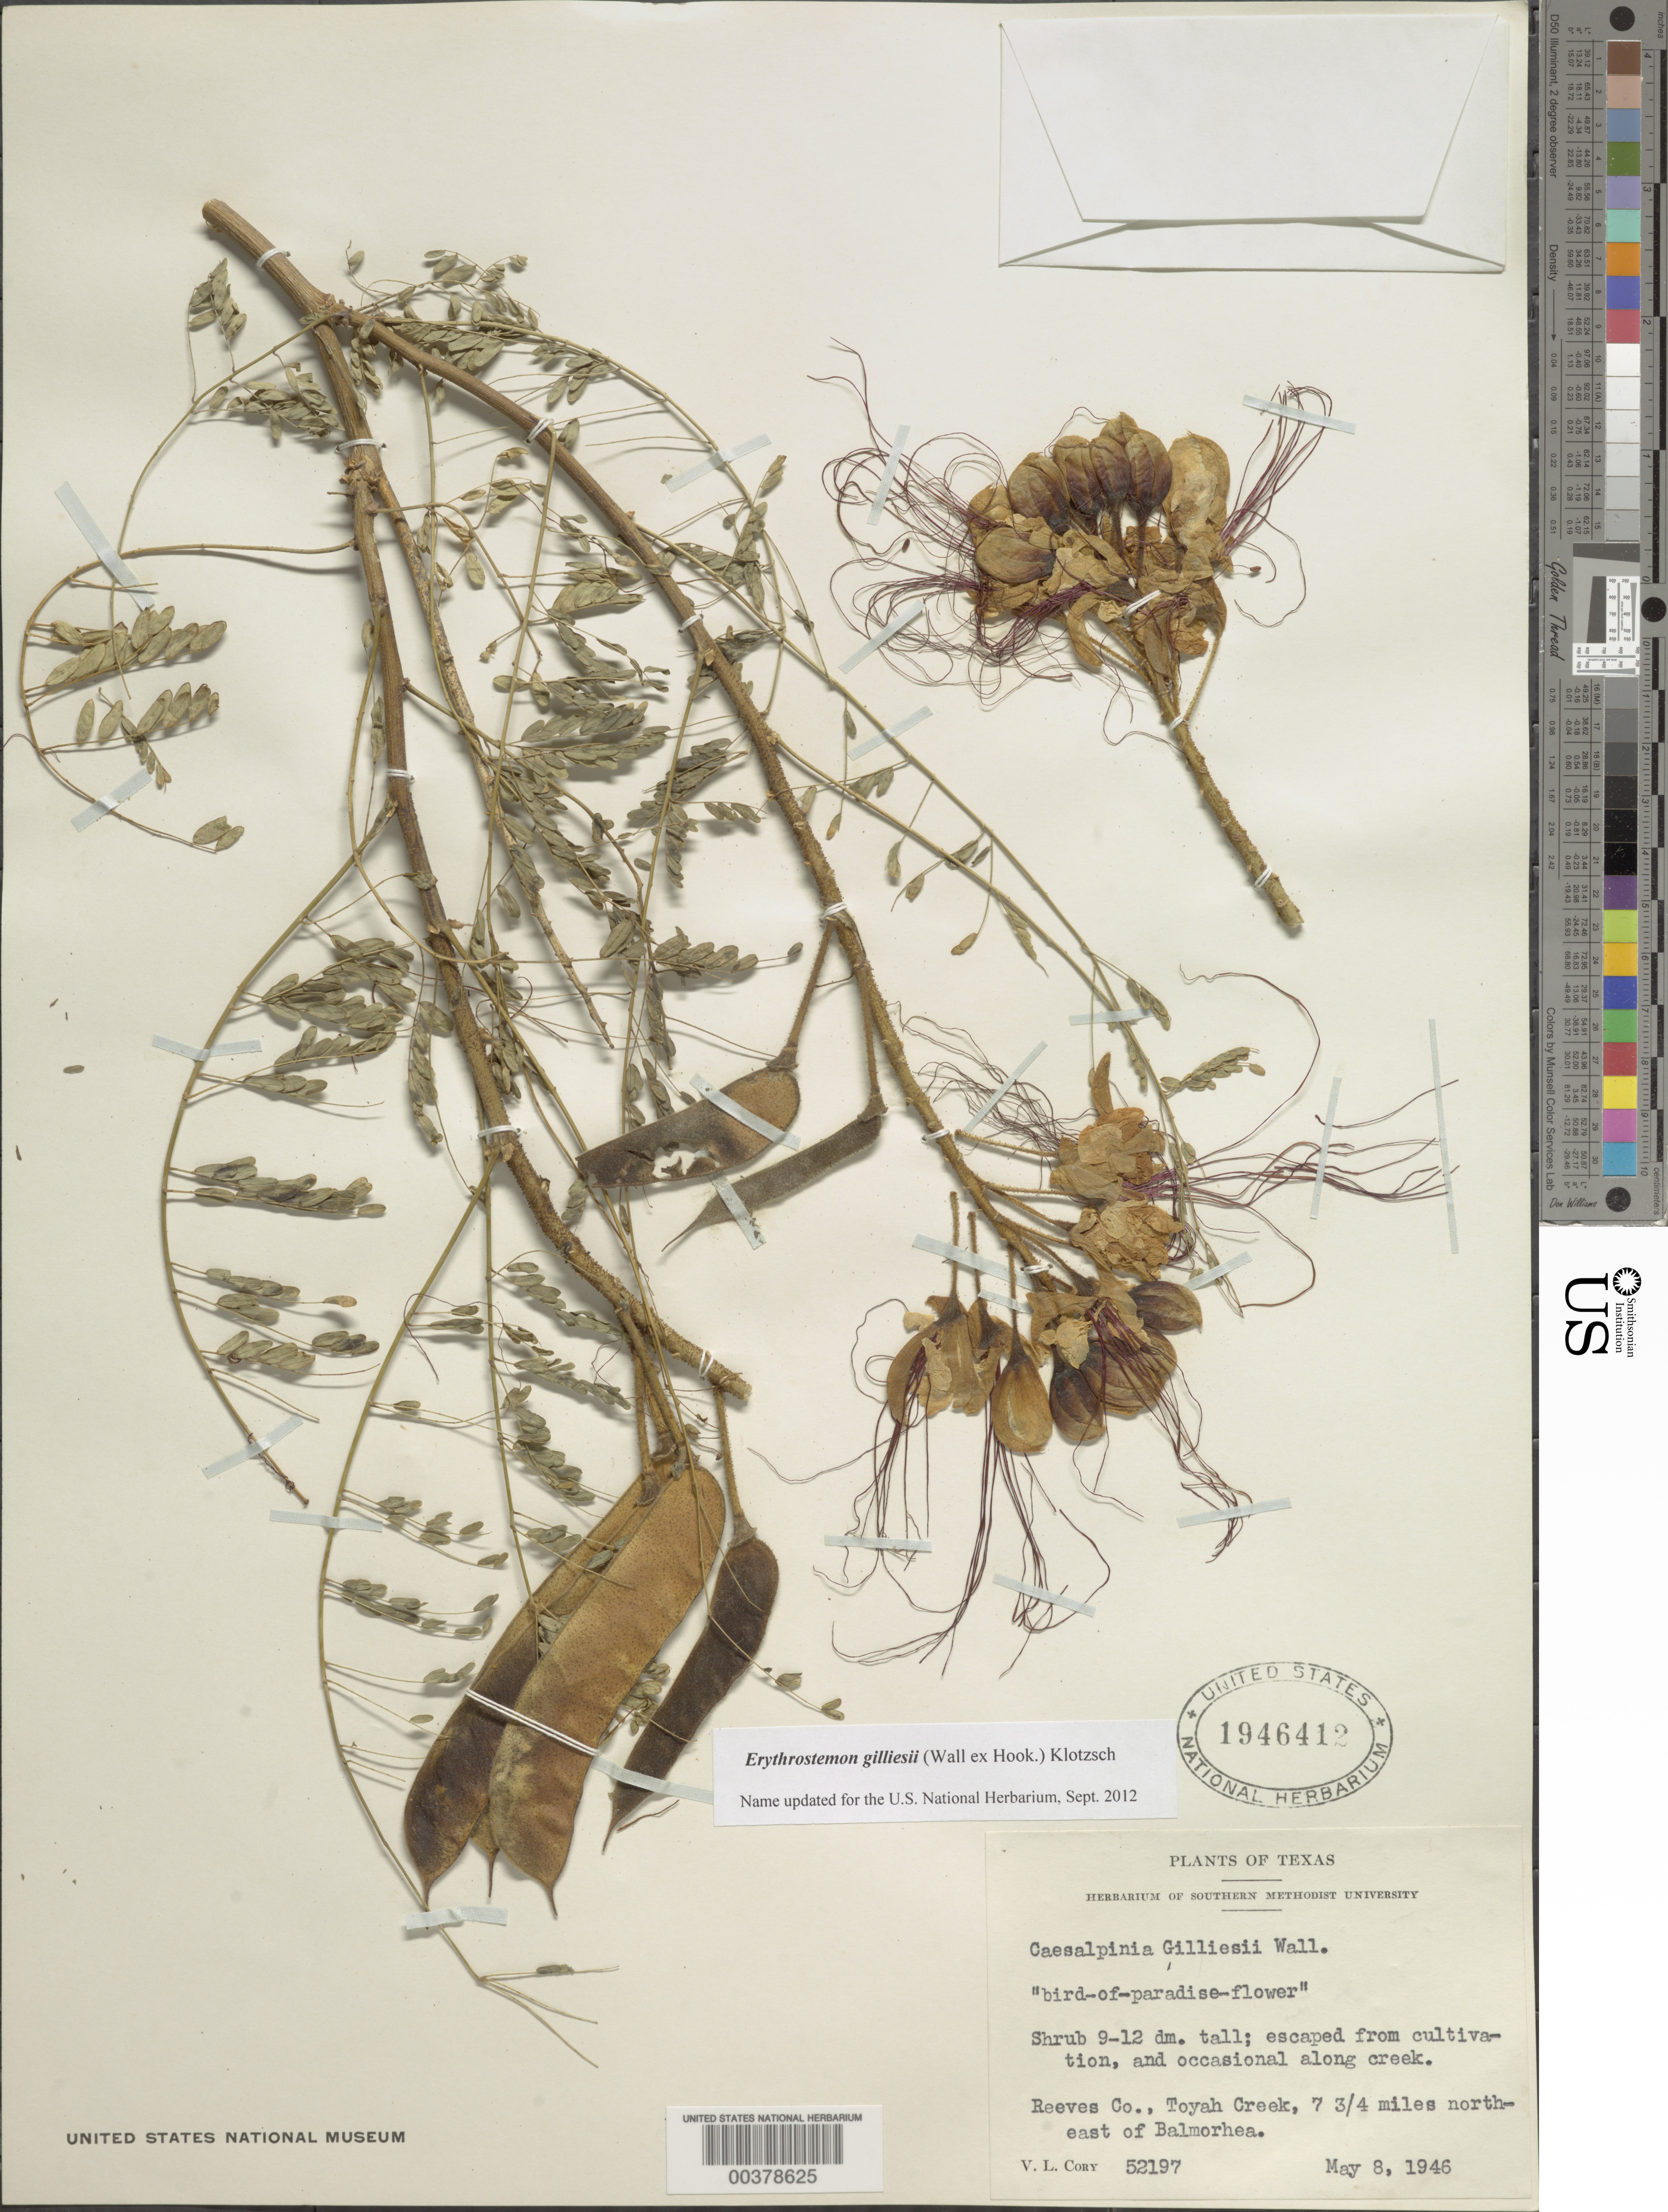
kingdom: Plantae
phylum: Tracheophyta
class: Magnoliopsida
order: Fabales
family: Fabaceae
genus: Erythrostemon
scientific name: Erythrostemon gilliesii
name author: (Hook.) Klotzsch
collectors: V. Cory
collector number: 52197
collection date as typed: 08 May 1946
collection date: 1946-05-08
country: United States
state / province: Texas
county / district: Reeves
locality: Toyah creek, 7 3/4 mi ne of balmorhea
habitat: Along creek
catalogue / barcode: US 1946412